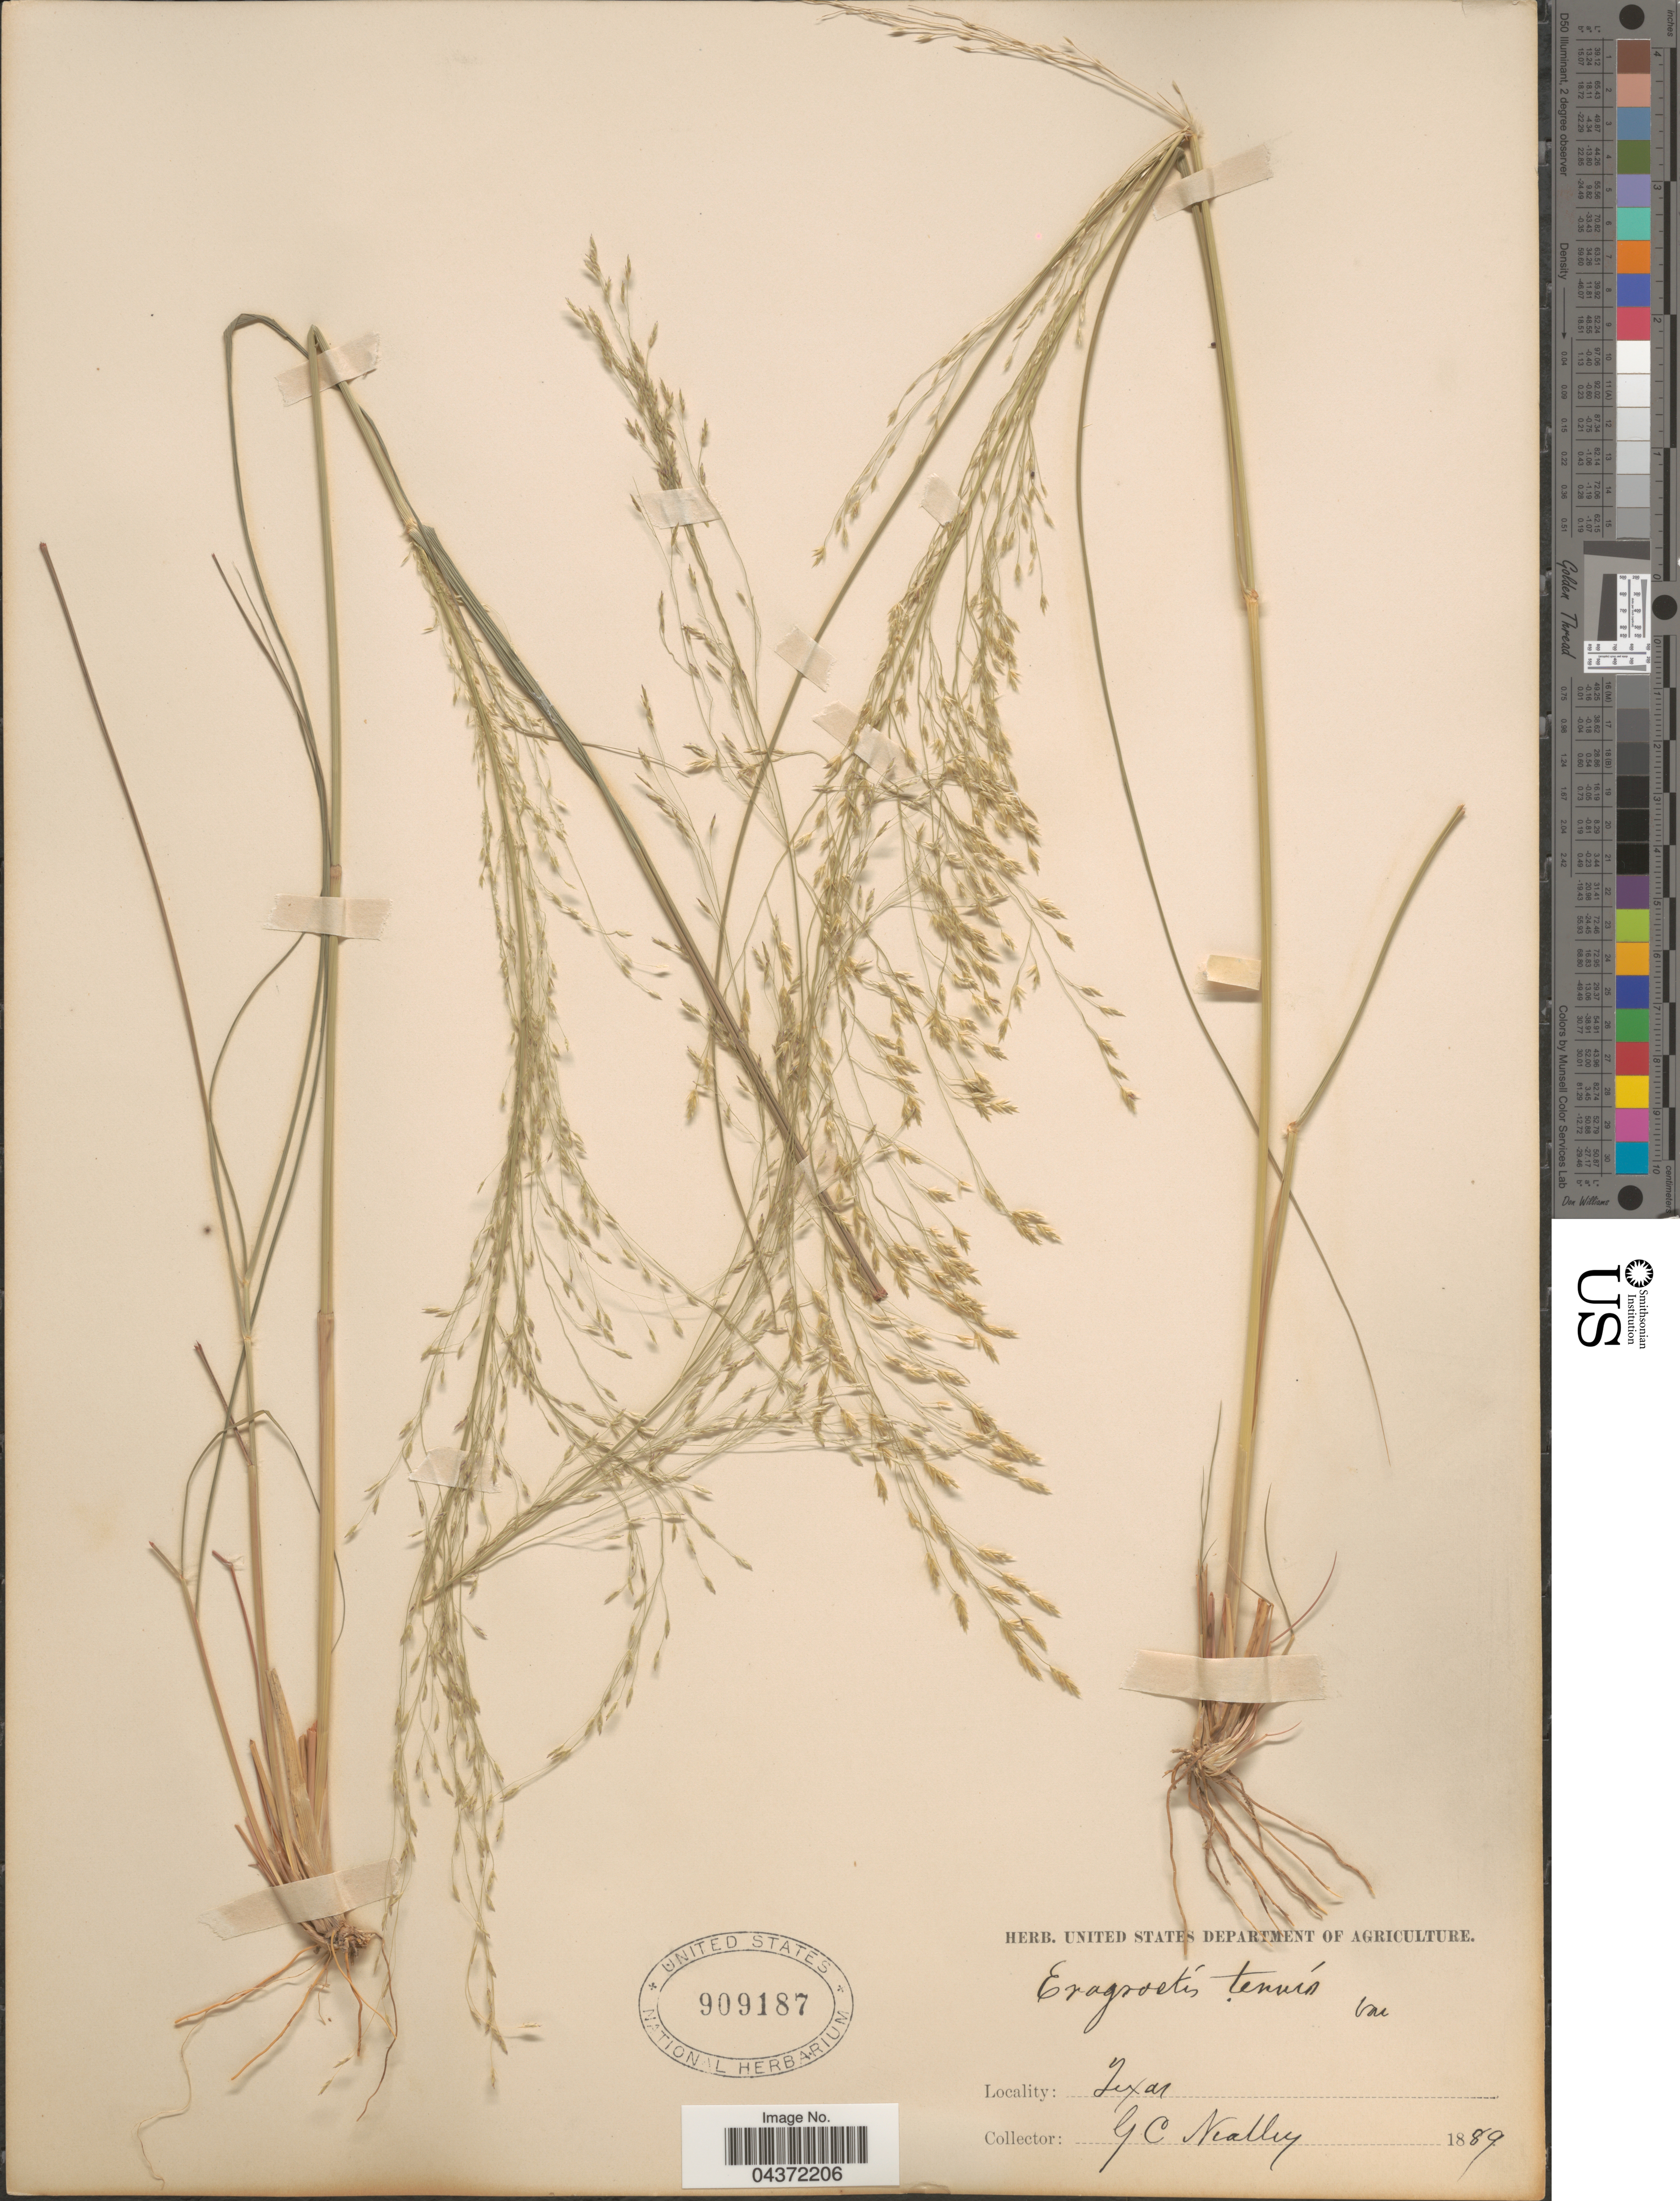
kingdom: Plantae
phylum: Tracheophyta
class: Liliopsida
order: Poales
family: Poaceae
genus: Eragrostis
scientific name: Eragrostis trichodes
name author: (Nutt.) Alph. Wood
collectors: G. C. Nealley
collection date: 1889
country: United States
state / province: Texas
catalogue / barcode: US 909187